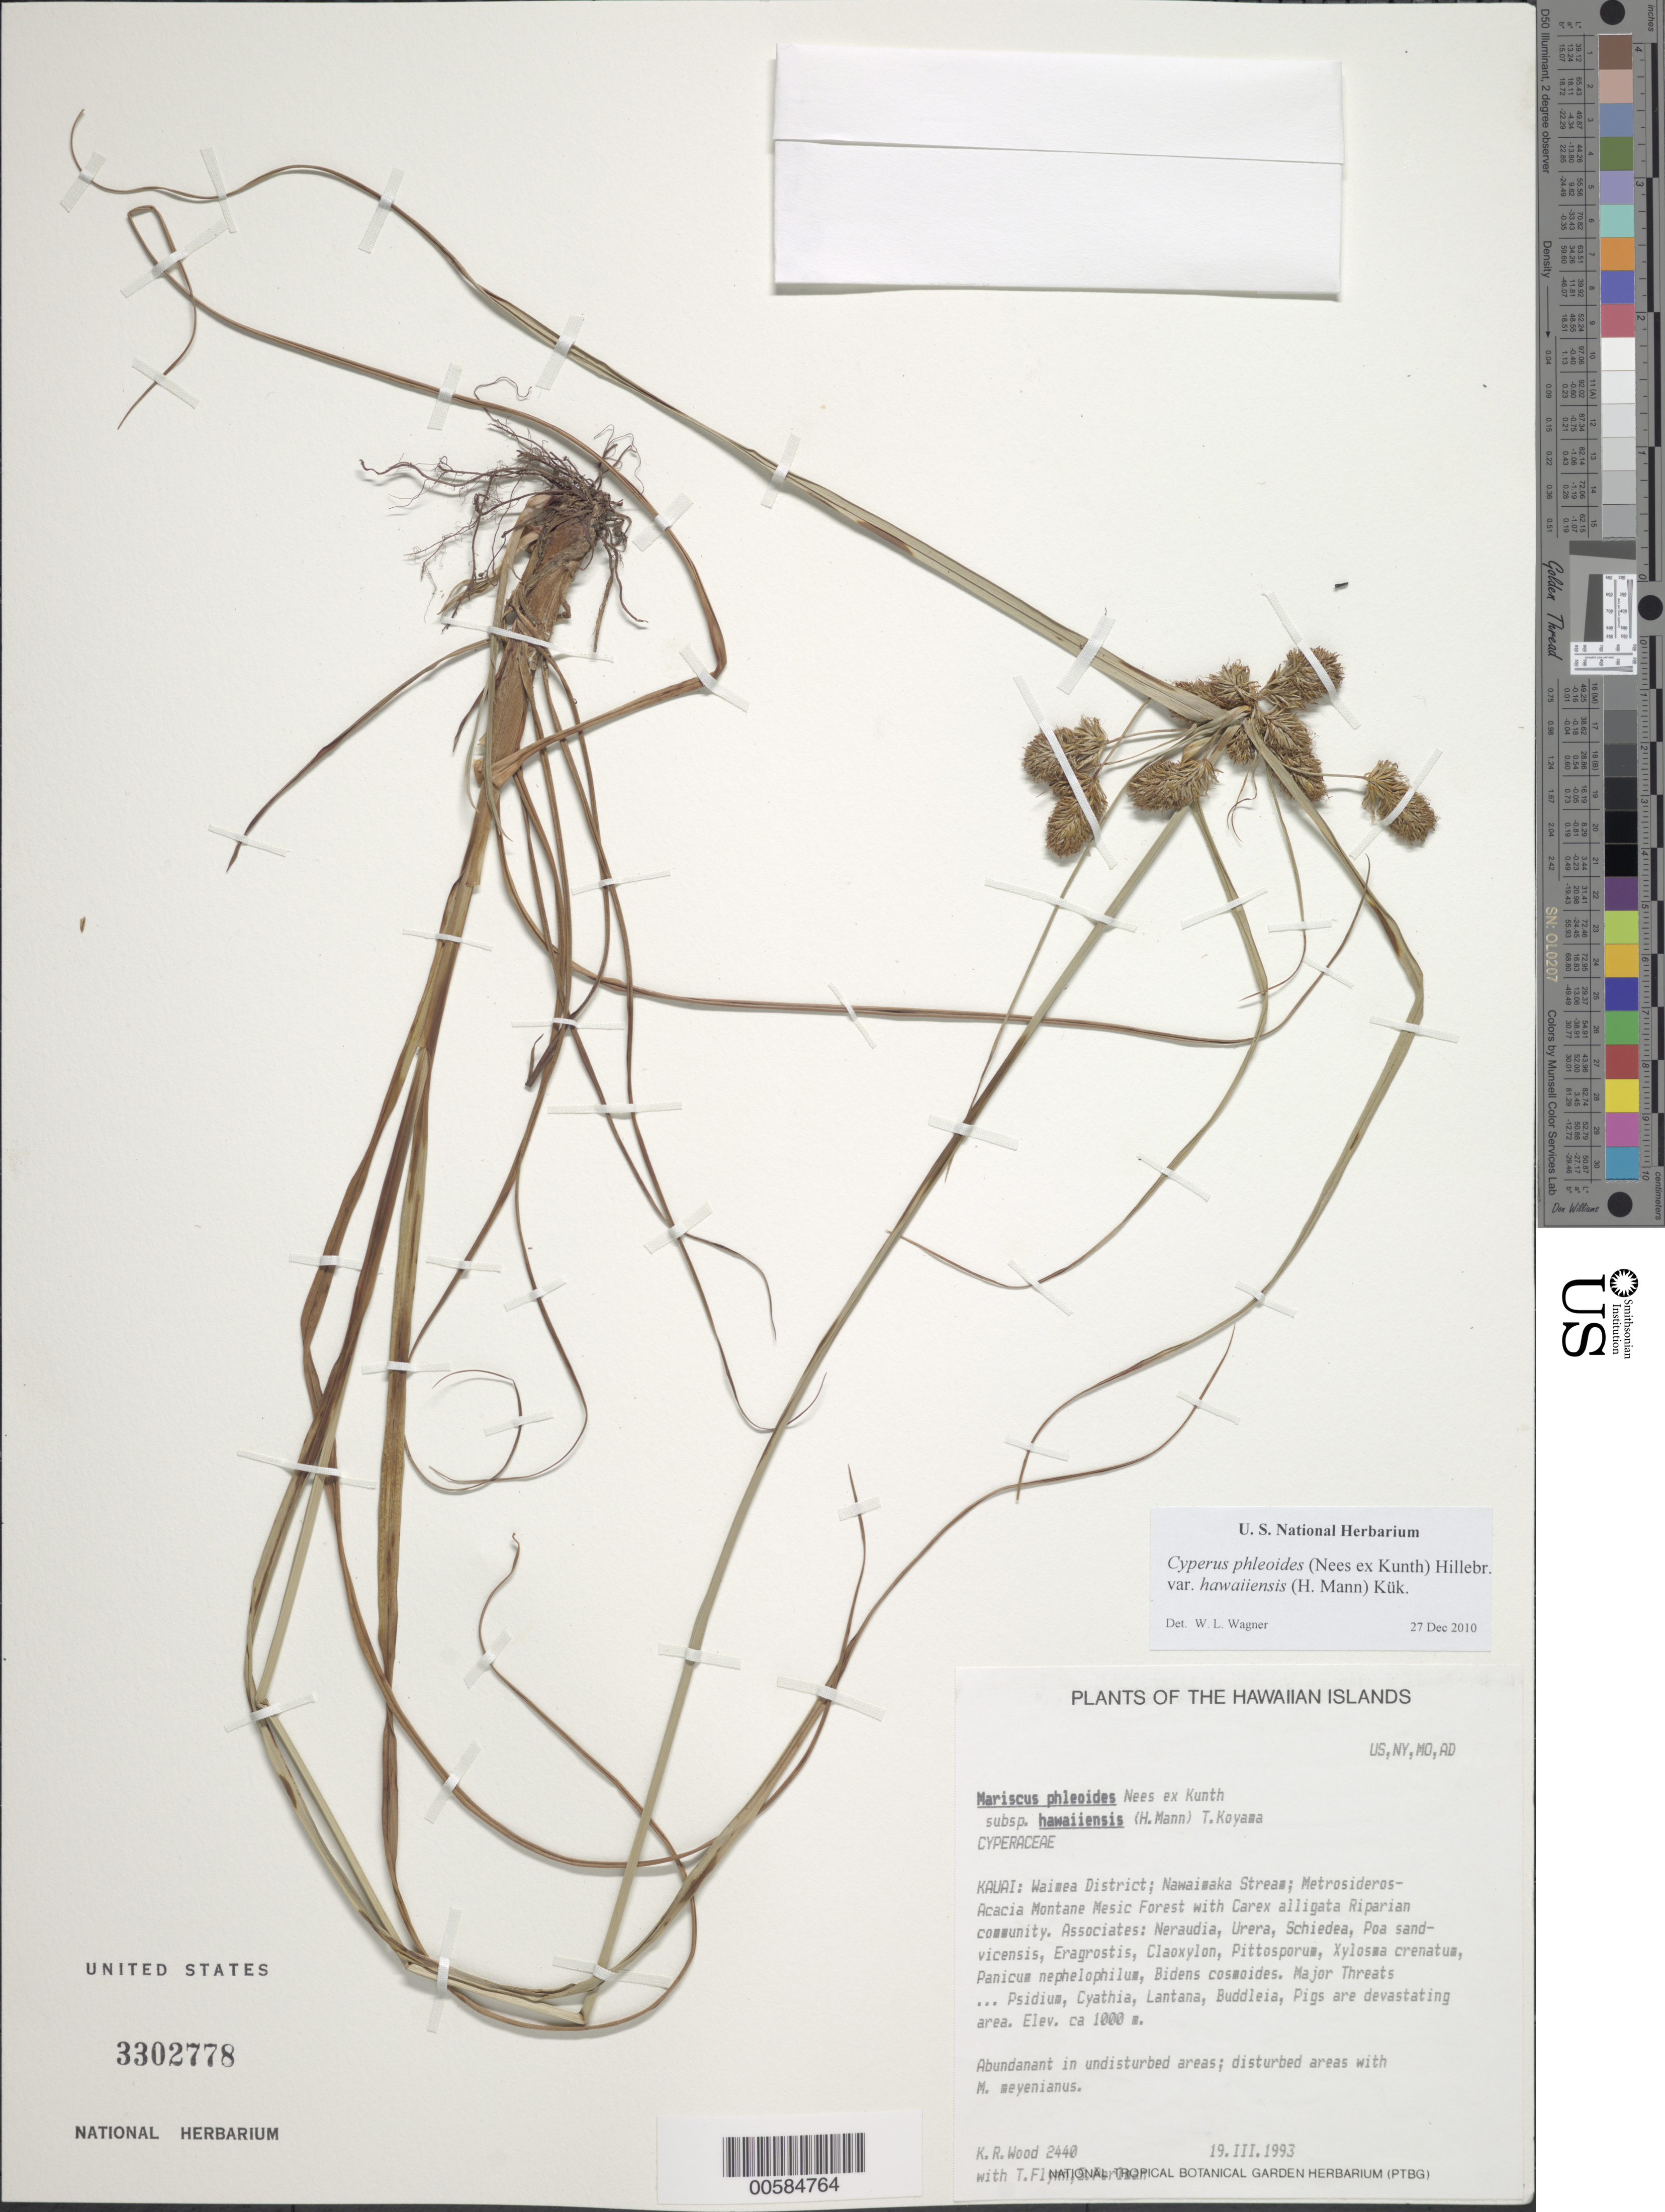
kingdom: Plantae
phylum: Tracheophyta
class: Liliopsida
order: Poales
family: Cyperaceae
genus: Cyperus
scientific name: Cyperus phleoides var. hawaiiensis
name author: (H. Mann) Kük.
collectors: K. R. Wood, T. W. Flynn & S. P. Perlman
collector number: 2440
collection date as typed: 19 Mar 1993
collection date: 1993-03-19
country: United States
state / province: Hawaii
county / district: Kauai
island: Kaua'i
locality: Waimea Dist; Nawaimaka Stream.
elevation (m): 1000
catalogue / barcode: US 3302778